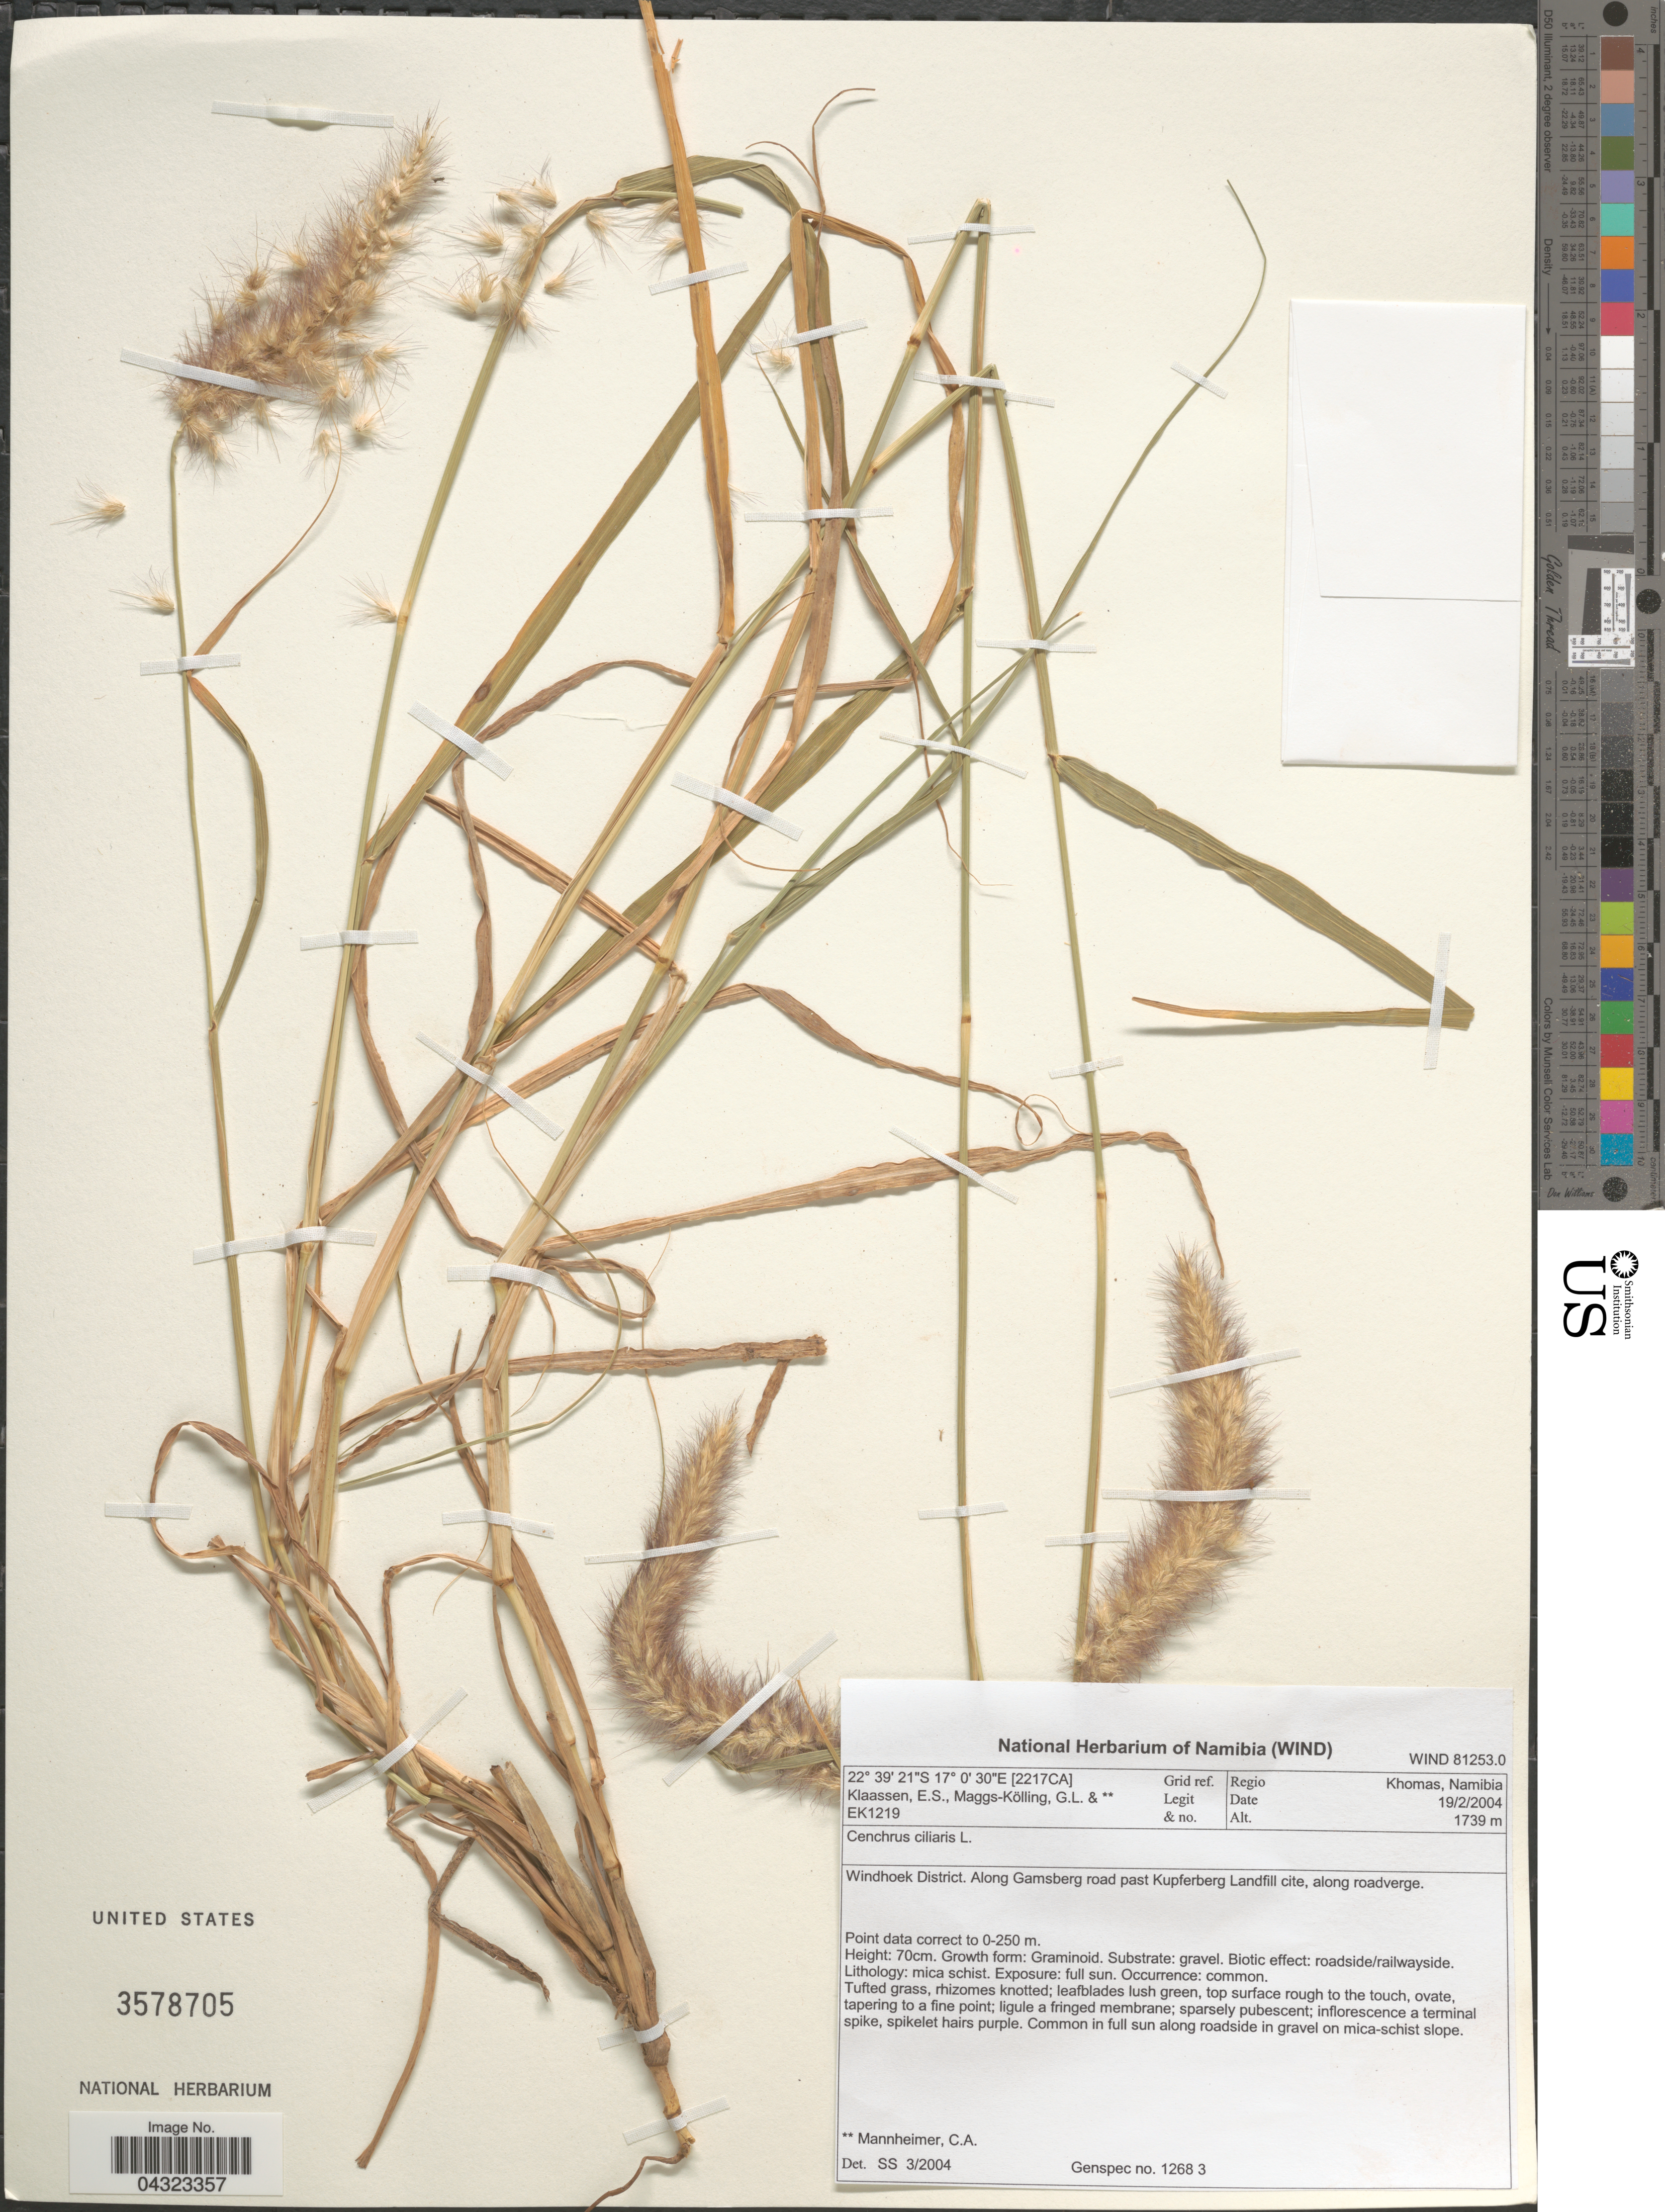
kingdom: Plantae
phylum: Tracheophyta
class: Liliopsida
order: Poales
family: Poaceae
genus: Cenchrus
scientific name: Cenchrus ciliaris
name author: L.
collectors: E. S. Klaassen, G. L. Maggs & C. A. Mannheimer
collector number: EK1219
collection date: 2004-02-19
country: Namibia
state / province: Khomas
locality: Grid ref. [2217CA]. Regio Khomas, Namibia. Windhoek District. Along Gamsberg road past Kupferberg Landfill cite, along roadverge.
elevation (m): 1739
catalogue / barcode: US 3578705